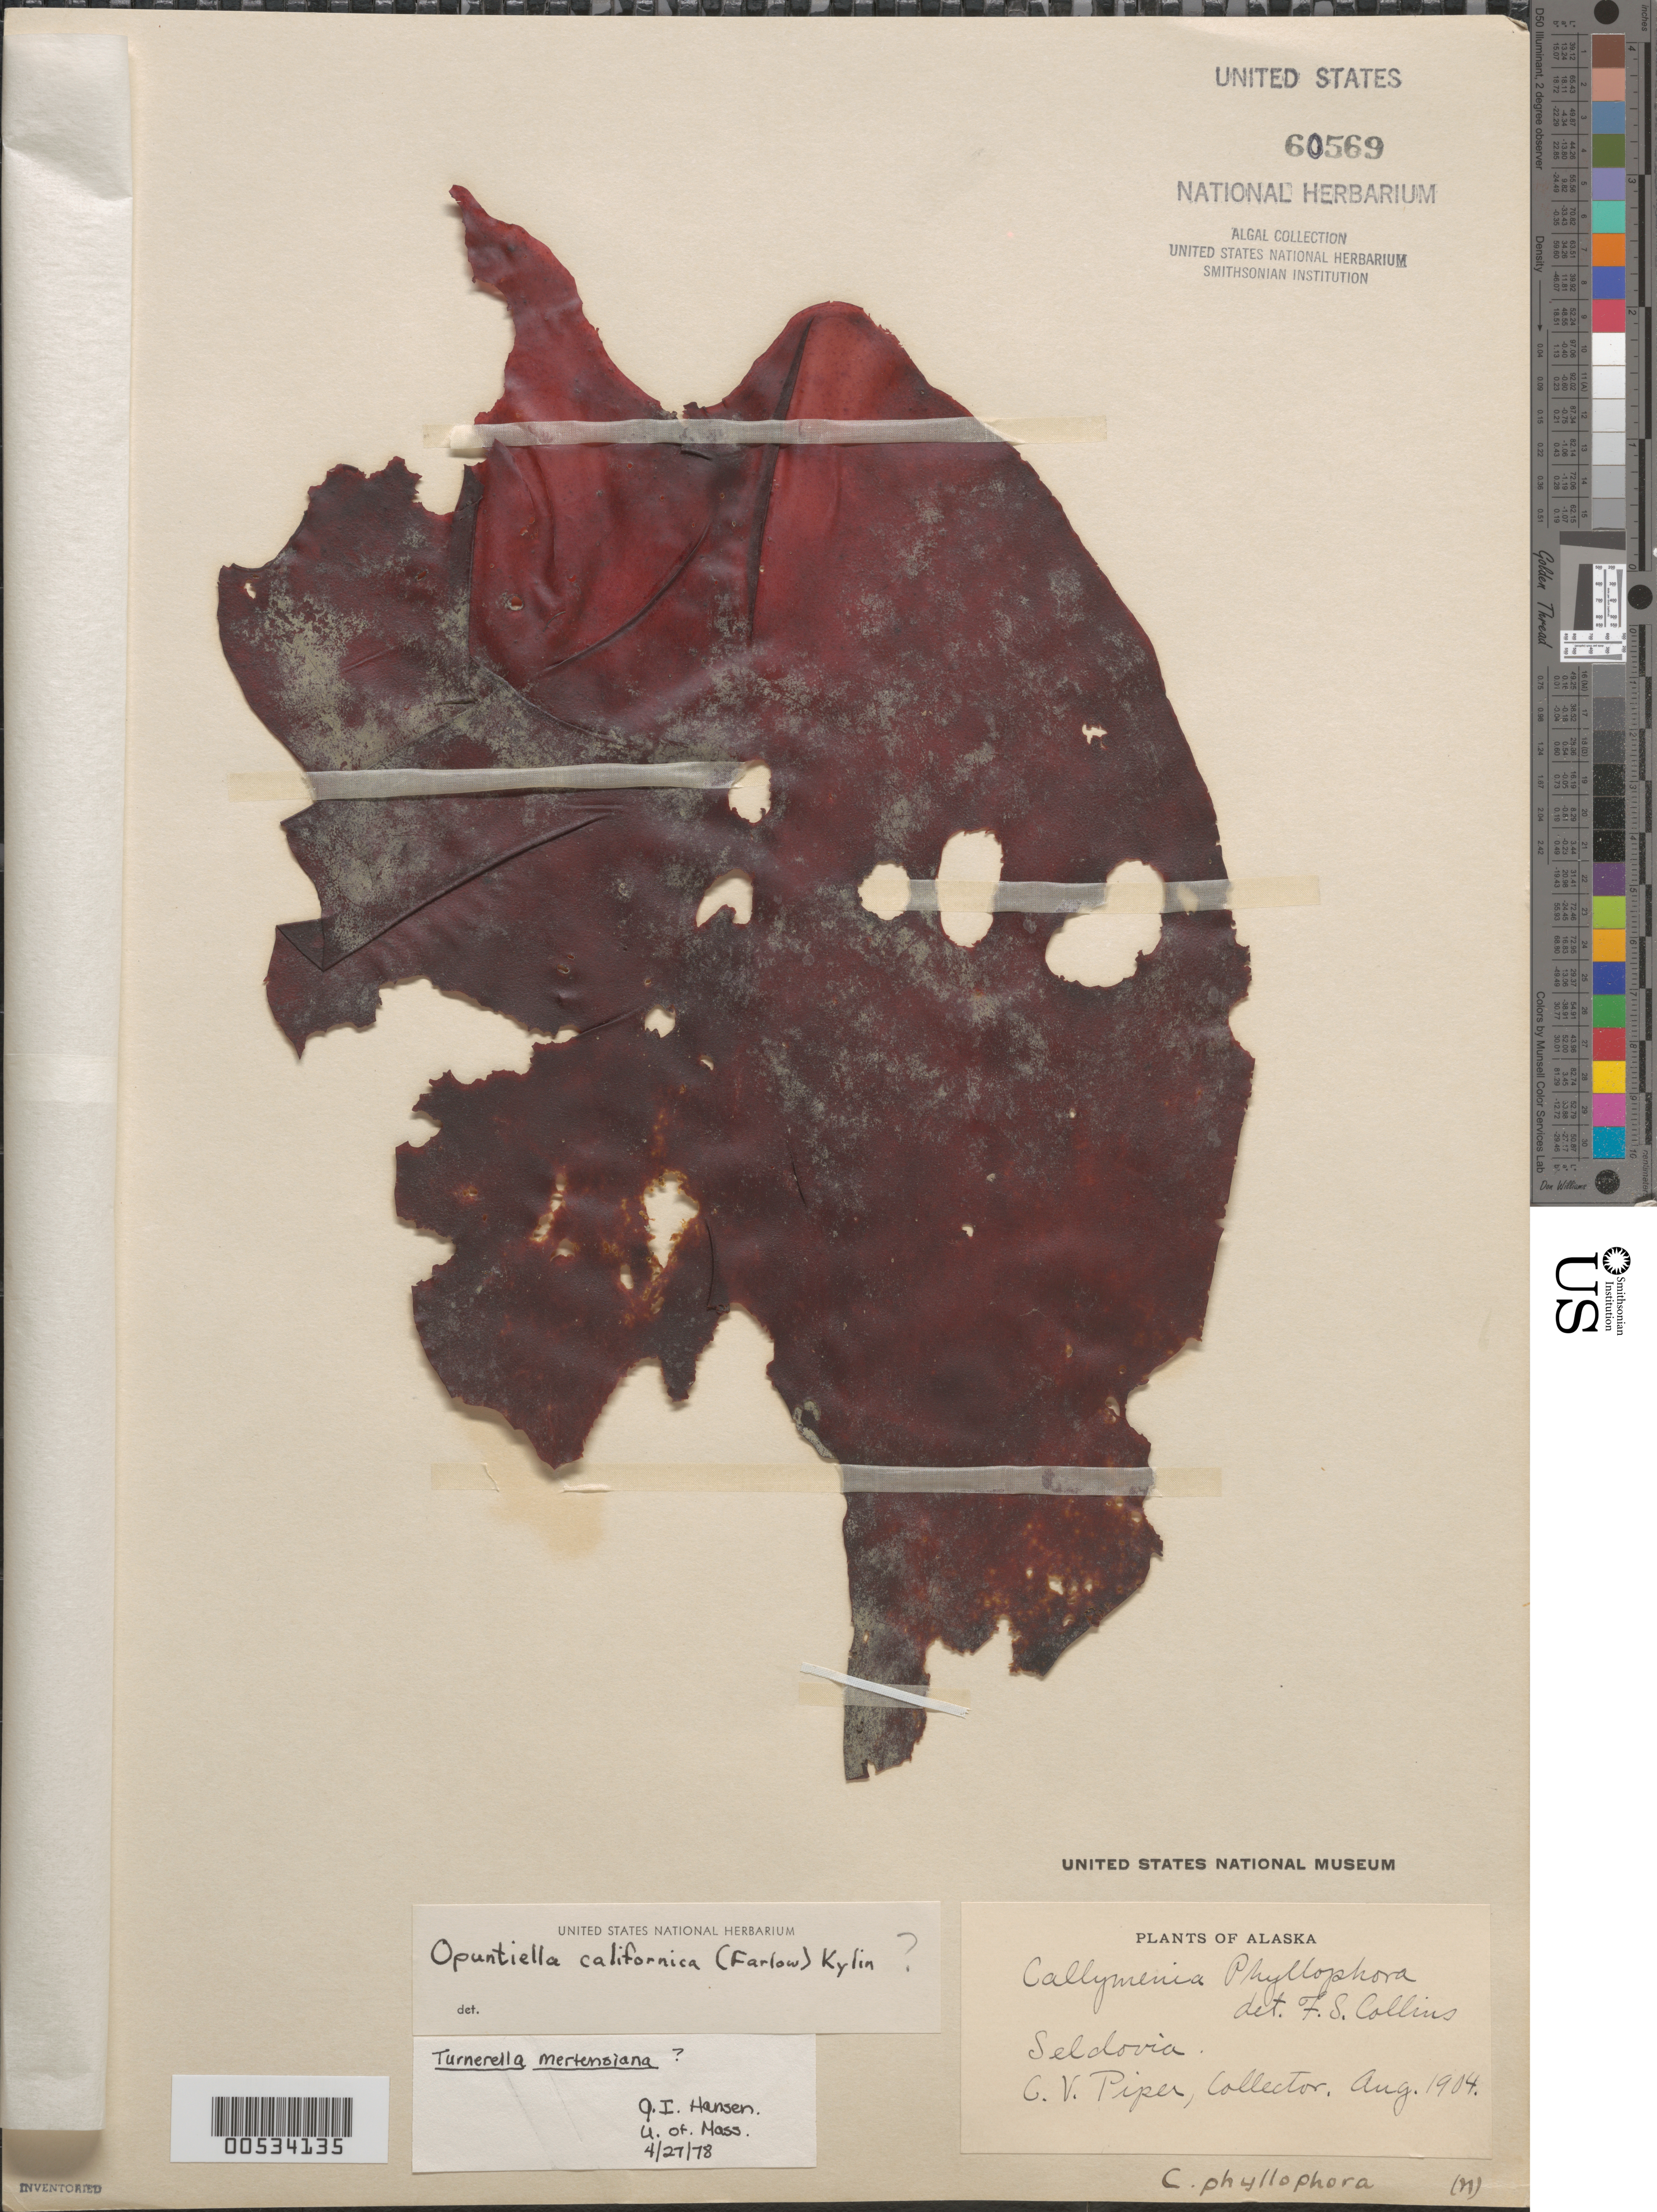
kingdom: Plantae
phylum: Rhodophyta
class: Florideophyceae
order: Gigartinales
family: Furcellariaceae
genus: Turnerella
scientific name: Turnerella mertensiana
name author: (Postels & Rupr.) F. Schmitz in Rosenv.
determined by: Hansen, G. I.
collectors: C. V. Piper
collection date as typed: Aug 1904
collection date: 1904-08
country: United States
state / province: Alaska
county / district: Kenai Peninsula Division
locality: Seldovia, Kenai Peninsula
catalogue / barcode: US 60569